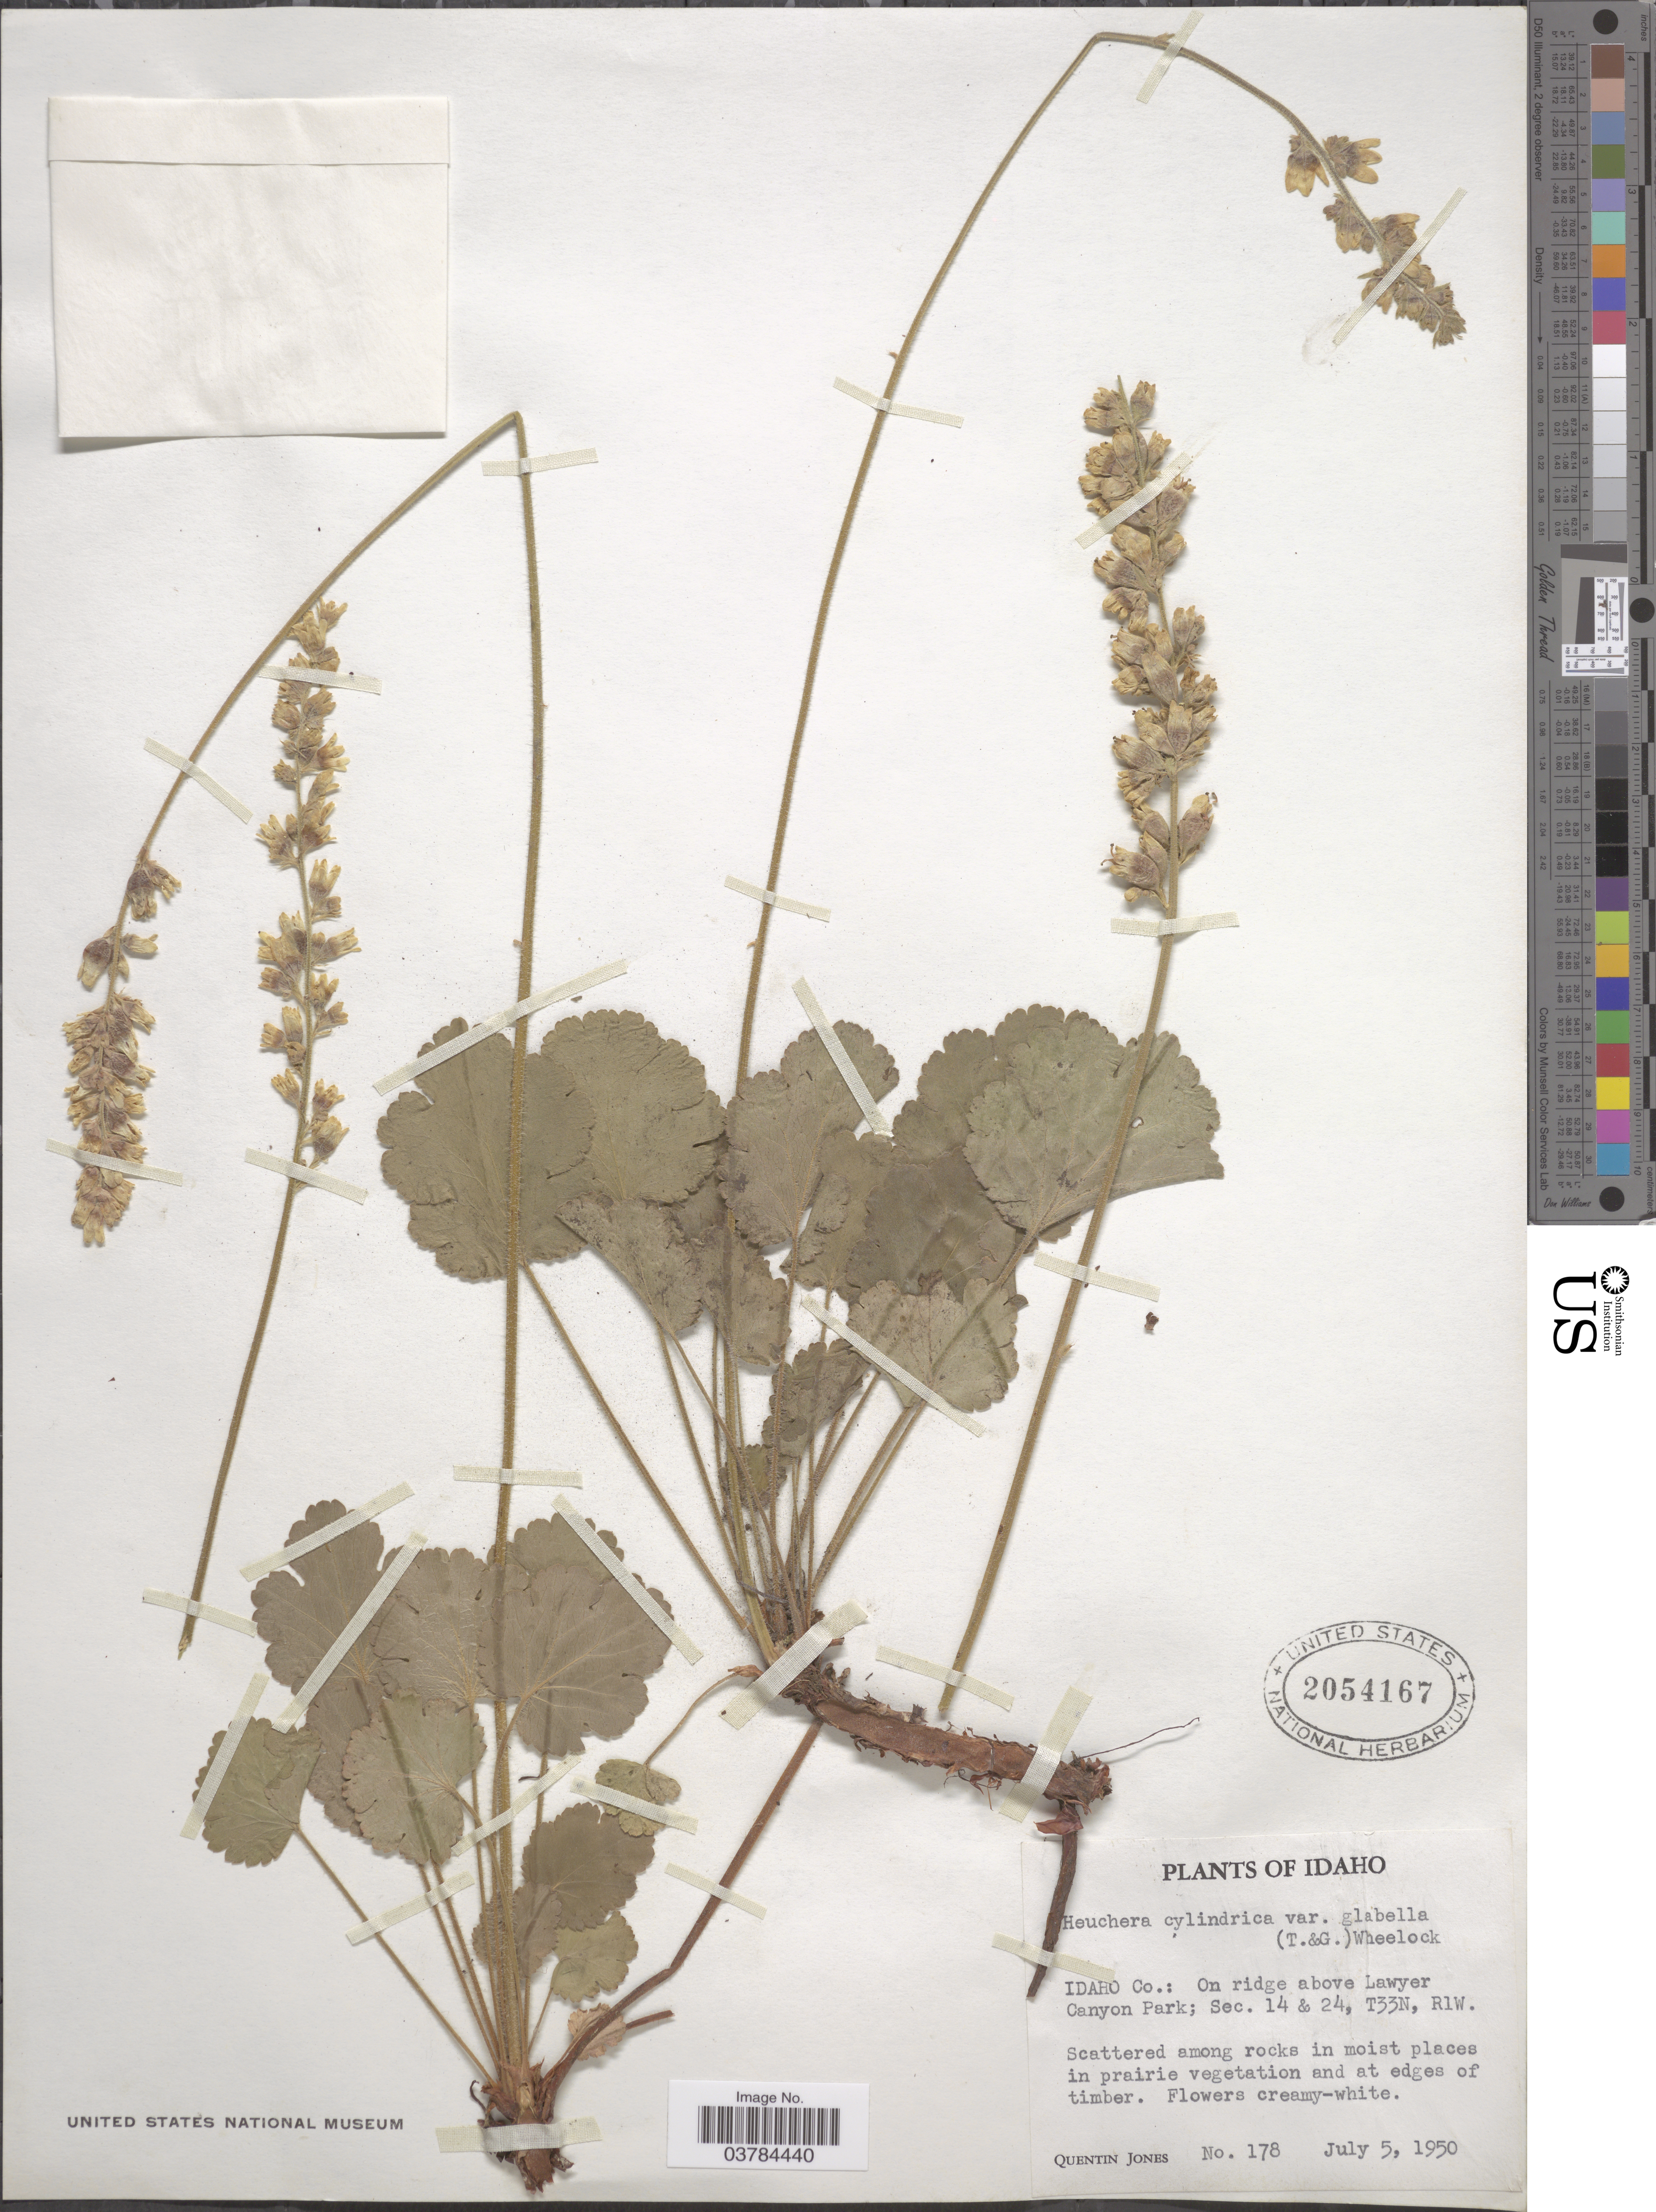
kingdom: Plantae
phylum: Tracheophyta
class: Magnoliopsida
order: Saxifragales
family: Saxifragaceae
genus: Heuchera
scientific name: Heuchera glabella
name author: Torr. & A. Gray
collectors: Q. Jones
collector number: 178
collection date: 1950-07-05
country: United States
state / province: Idaho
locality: Idaho Co.: On ridge above Lawyer Canyon Park; Sec. 14 & 24, T33N, R1W.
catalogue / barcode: US 2054167